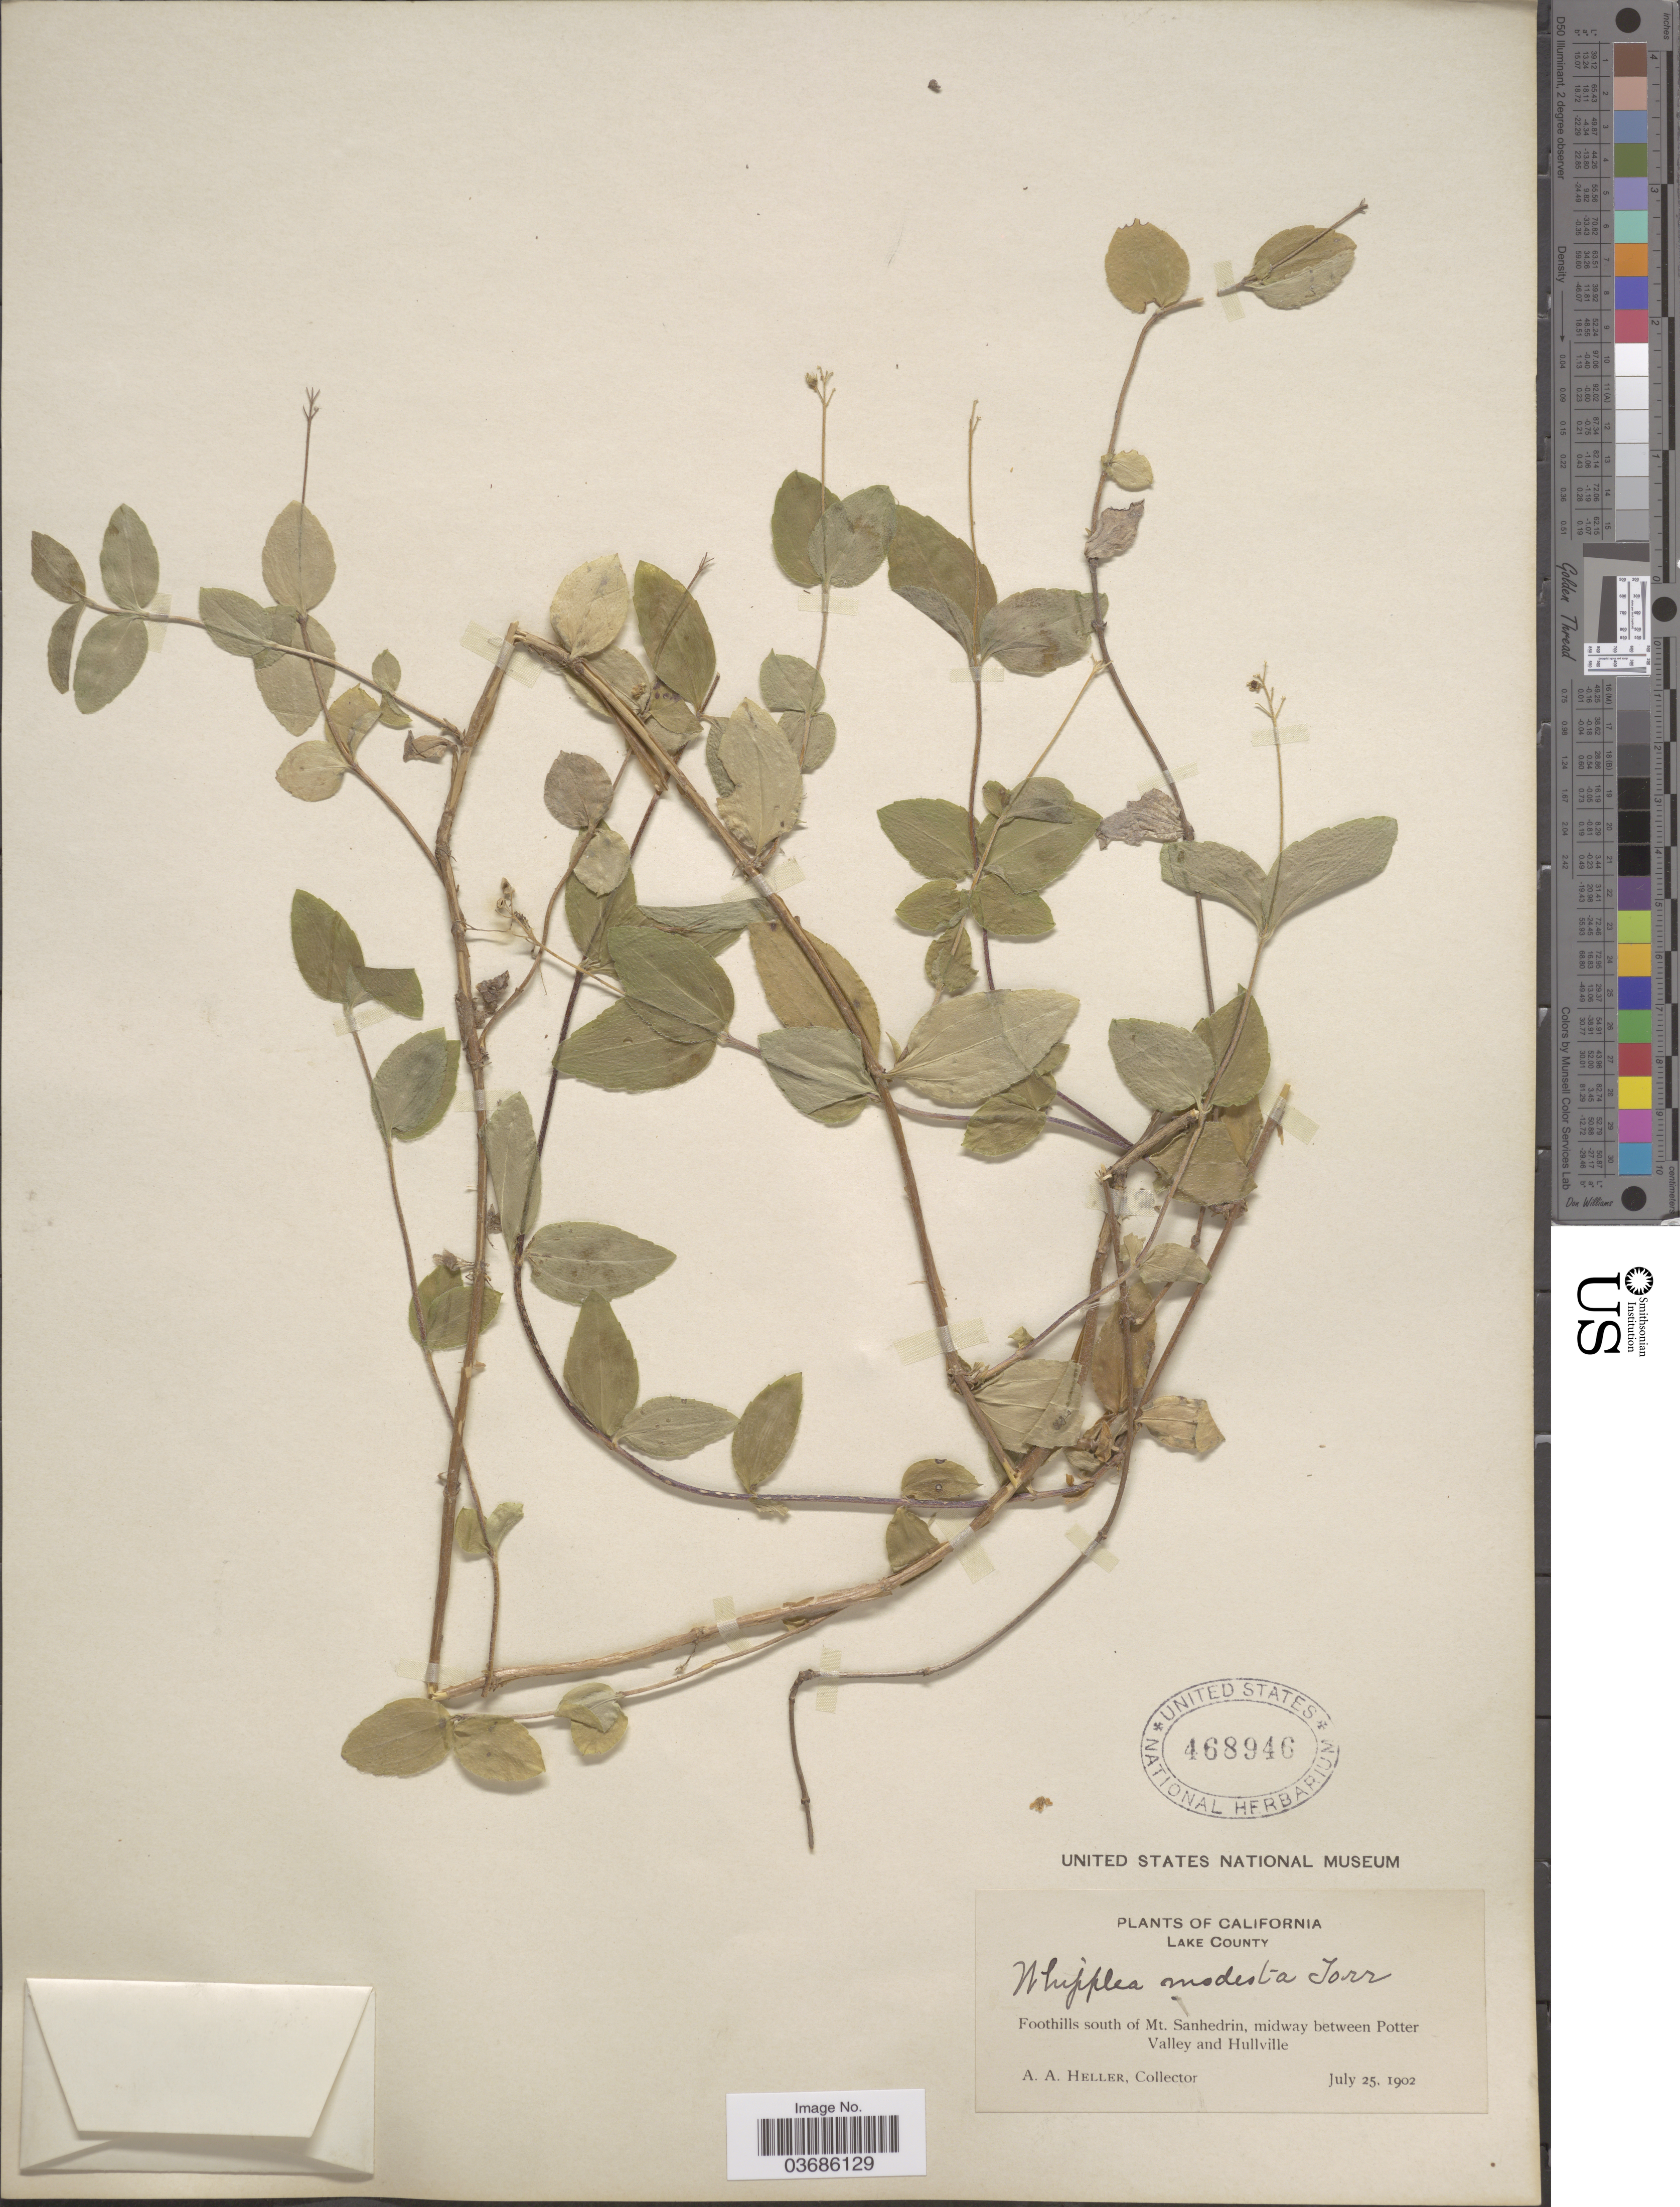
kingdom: Plantae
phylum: Tracheophyta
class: Magnoliopsida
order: Cornales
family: Hydrangeaceae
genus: Whipplea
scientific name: Whipplea modesta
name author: Torr.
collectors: A. A. Heller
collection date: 1902-07-25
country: United States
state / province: California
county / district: Lake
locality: Lake County. Foothills south of Mt. Sanhedrin, midway between Potter Valley and Hullville.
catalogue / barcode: US 468946